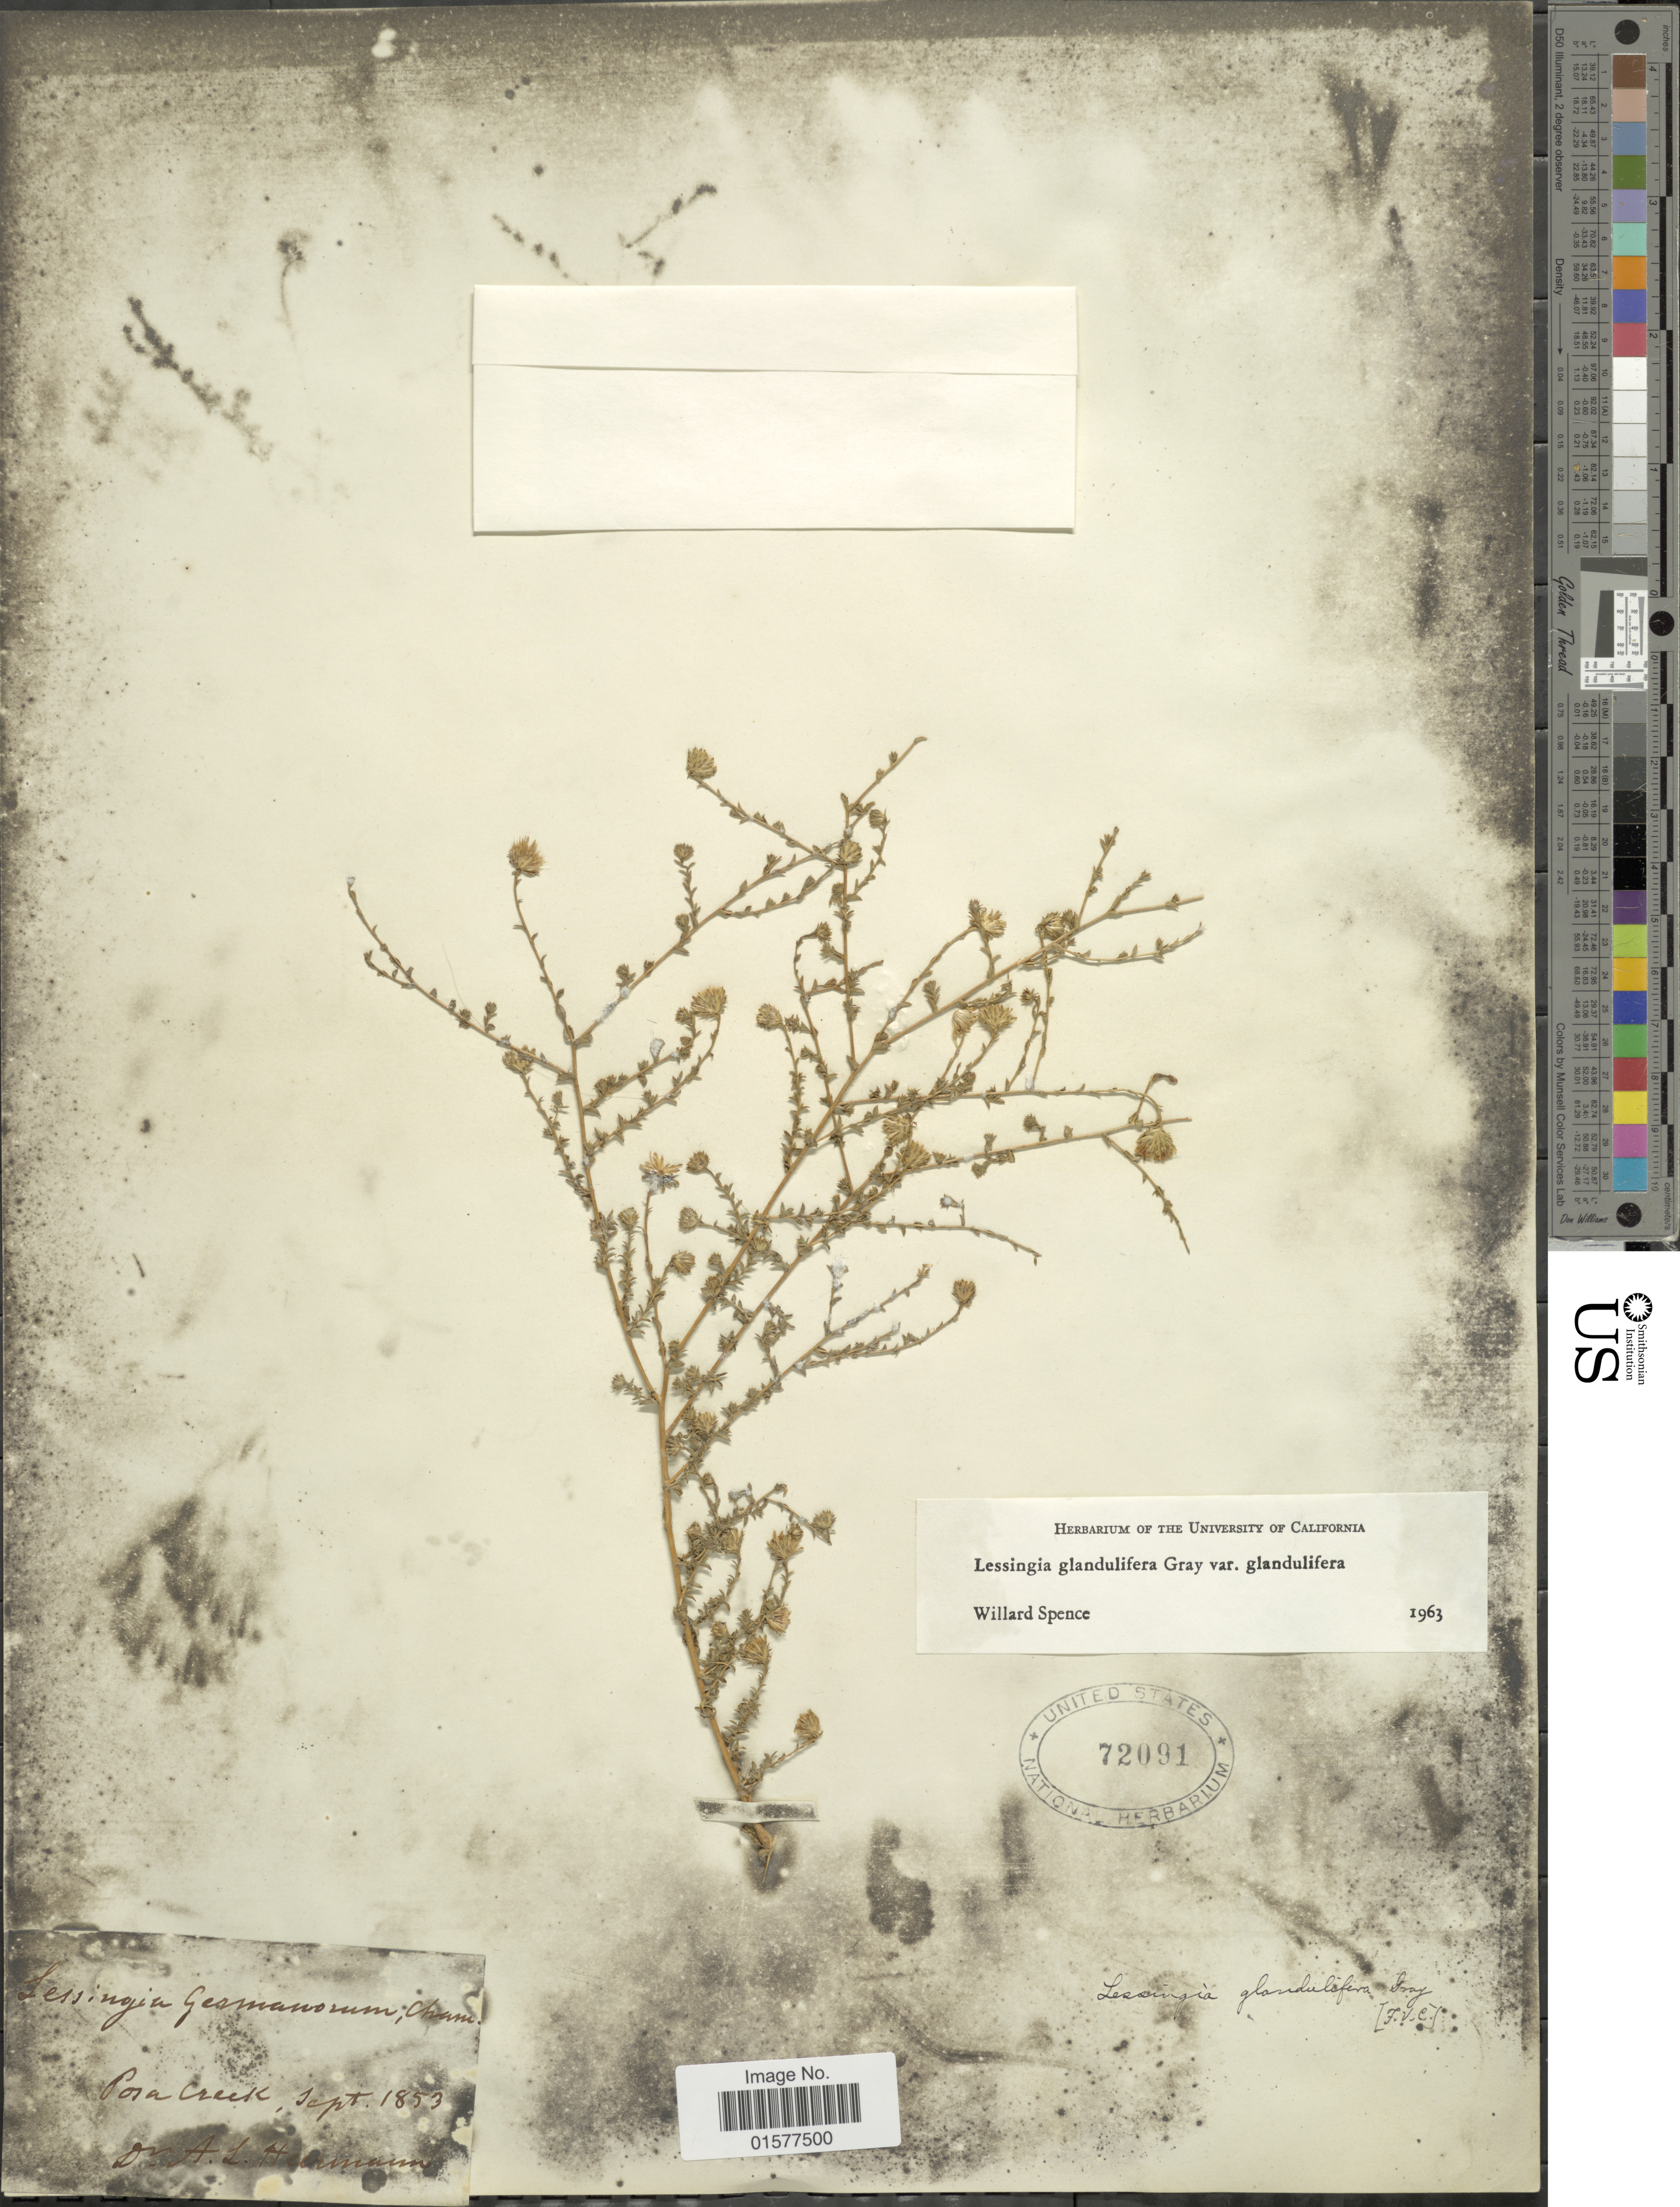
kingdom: Plantae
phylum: Tracheophyta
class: Magnoliopsida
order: Asterales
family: Asteraceae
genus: Lessingia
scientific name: Lessingia glandulifera var. glandulifera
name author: (A. Gray) J.T. Howell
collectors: A. Heermann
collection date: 1853-09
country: United States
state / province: California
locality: Posa Creek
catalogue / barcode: US 72091